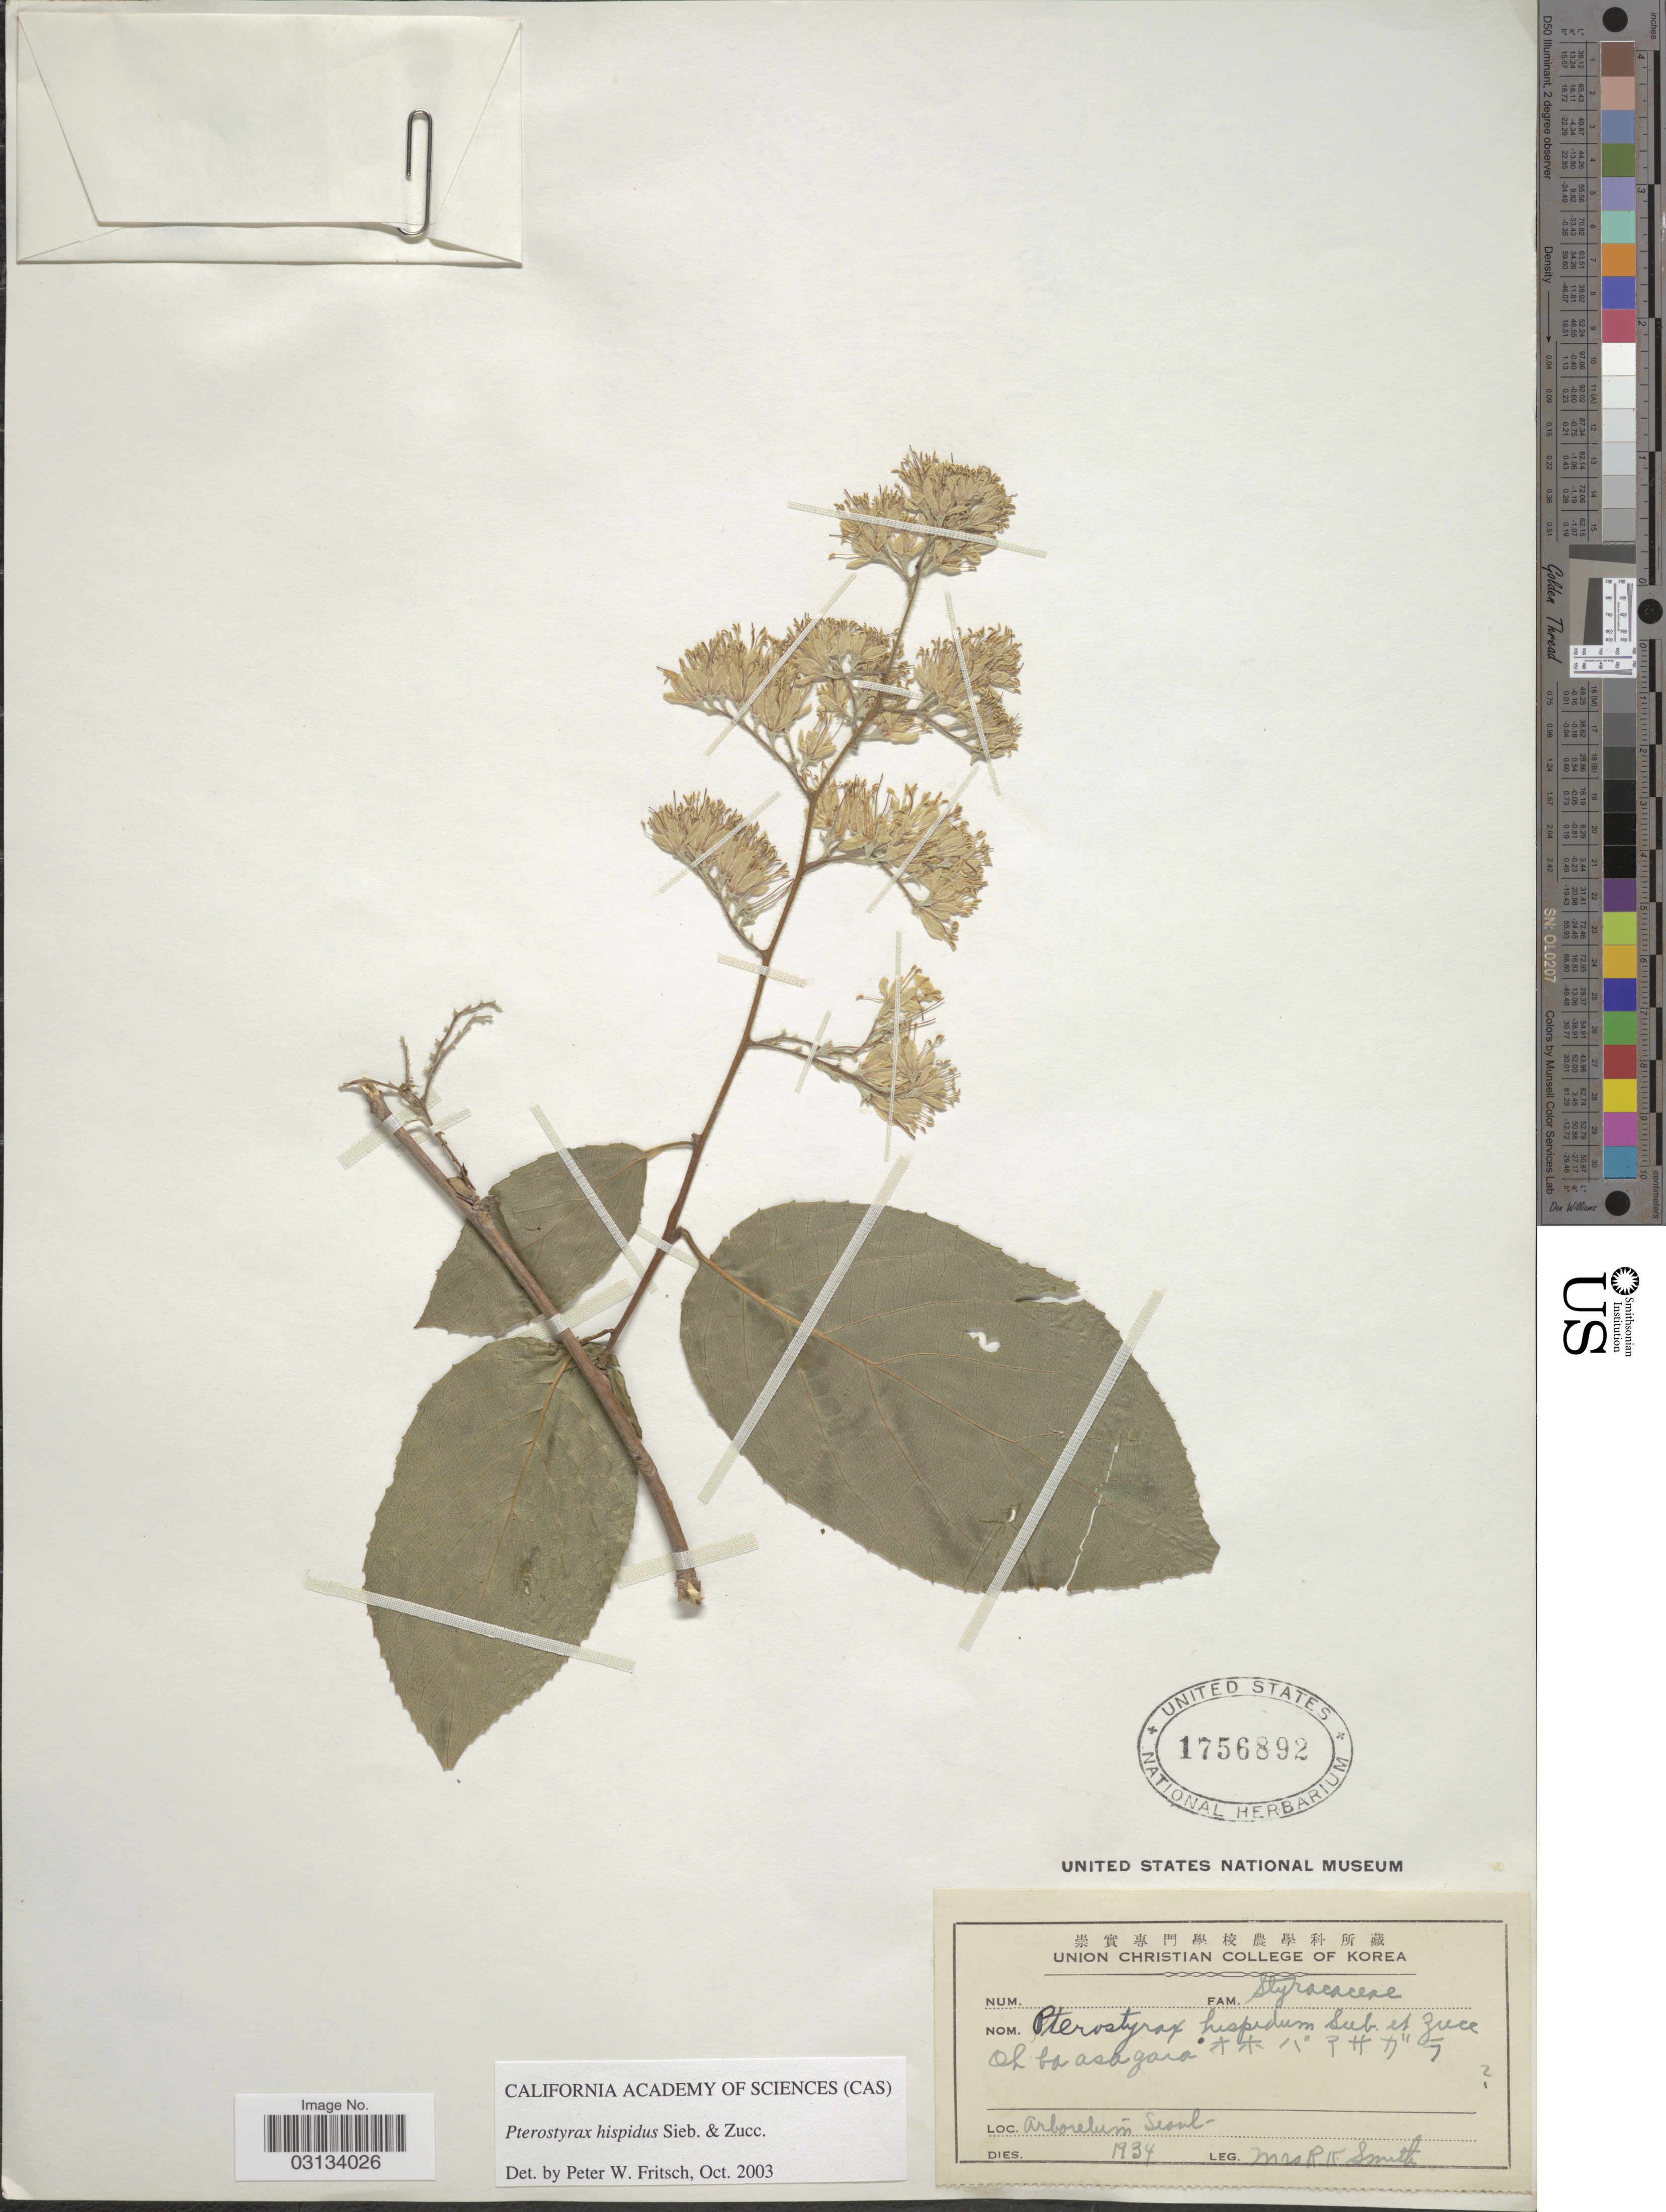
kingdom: Plantae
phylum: Tracheophyta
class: Magnoliopsida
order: Ericales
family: Styracaceae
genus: Pterostyrax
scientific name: Pterostyrax hispidus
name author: Siebold & Zucc.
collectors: R. Smith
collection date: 1934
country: South Korea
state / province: Seoul Special City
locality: Arboretum Seoul.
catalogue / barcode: US 1756892